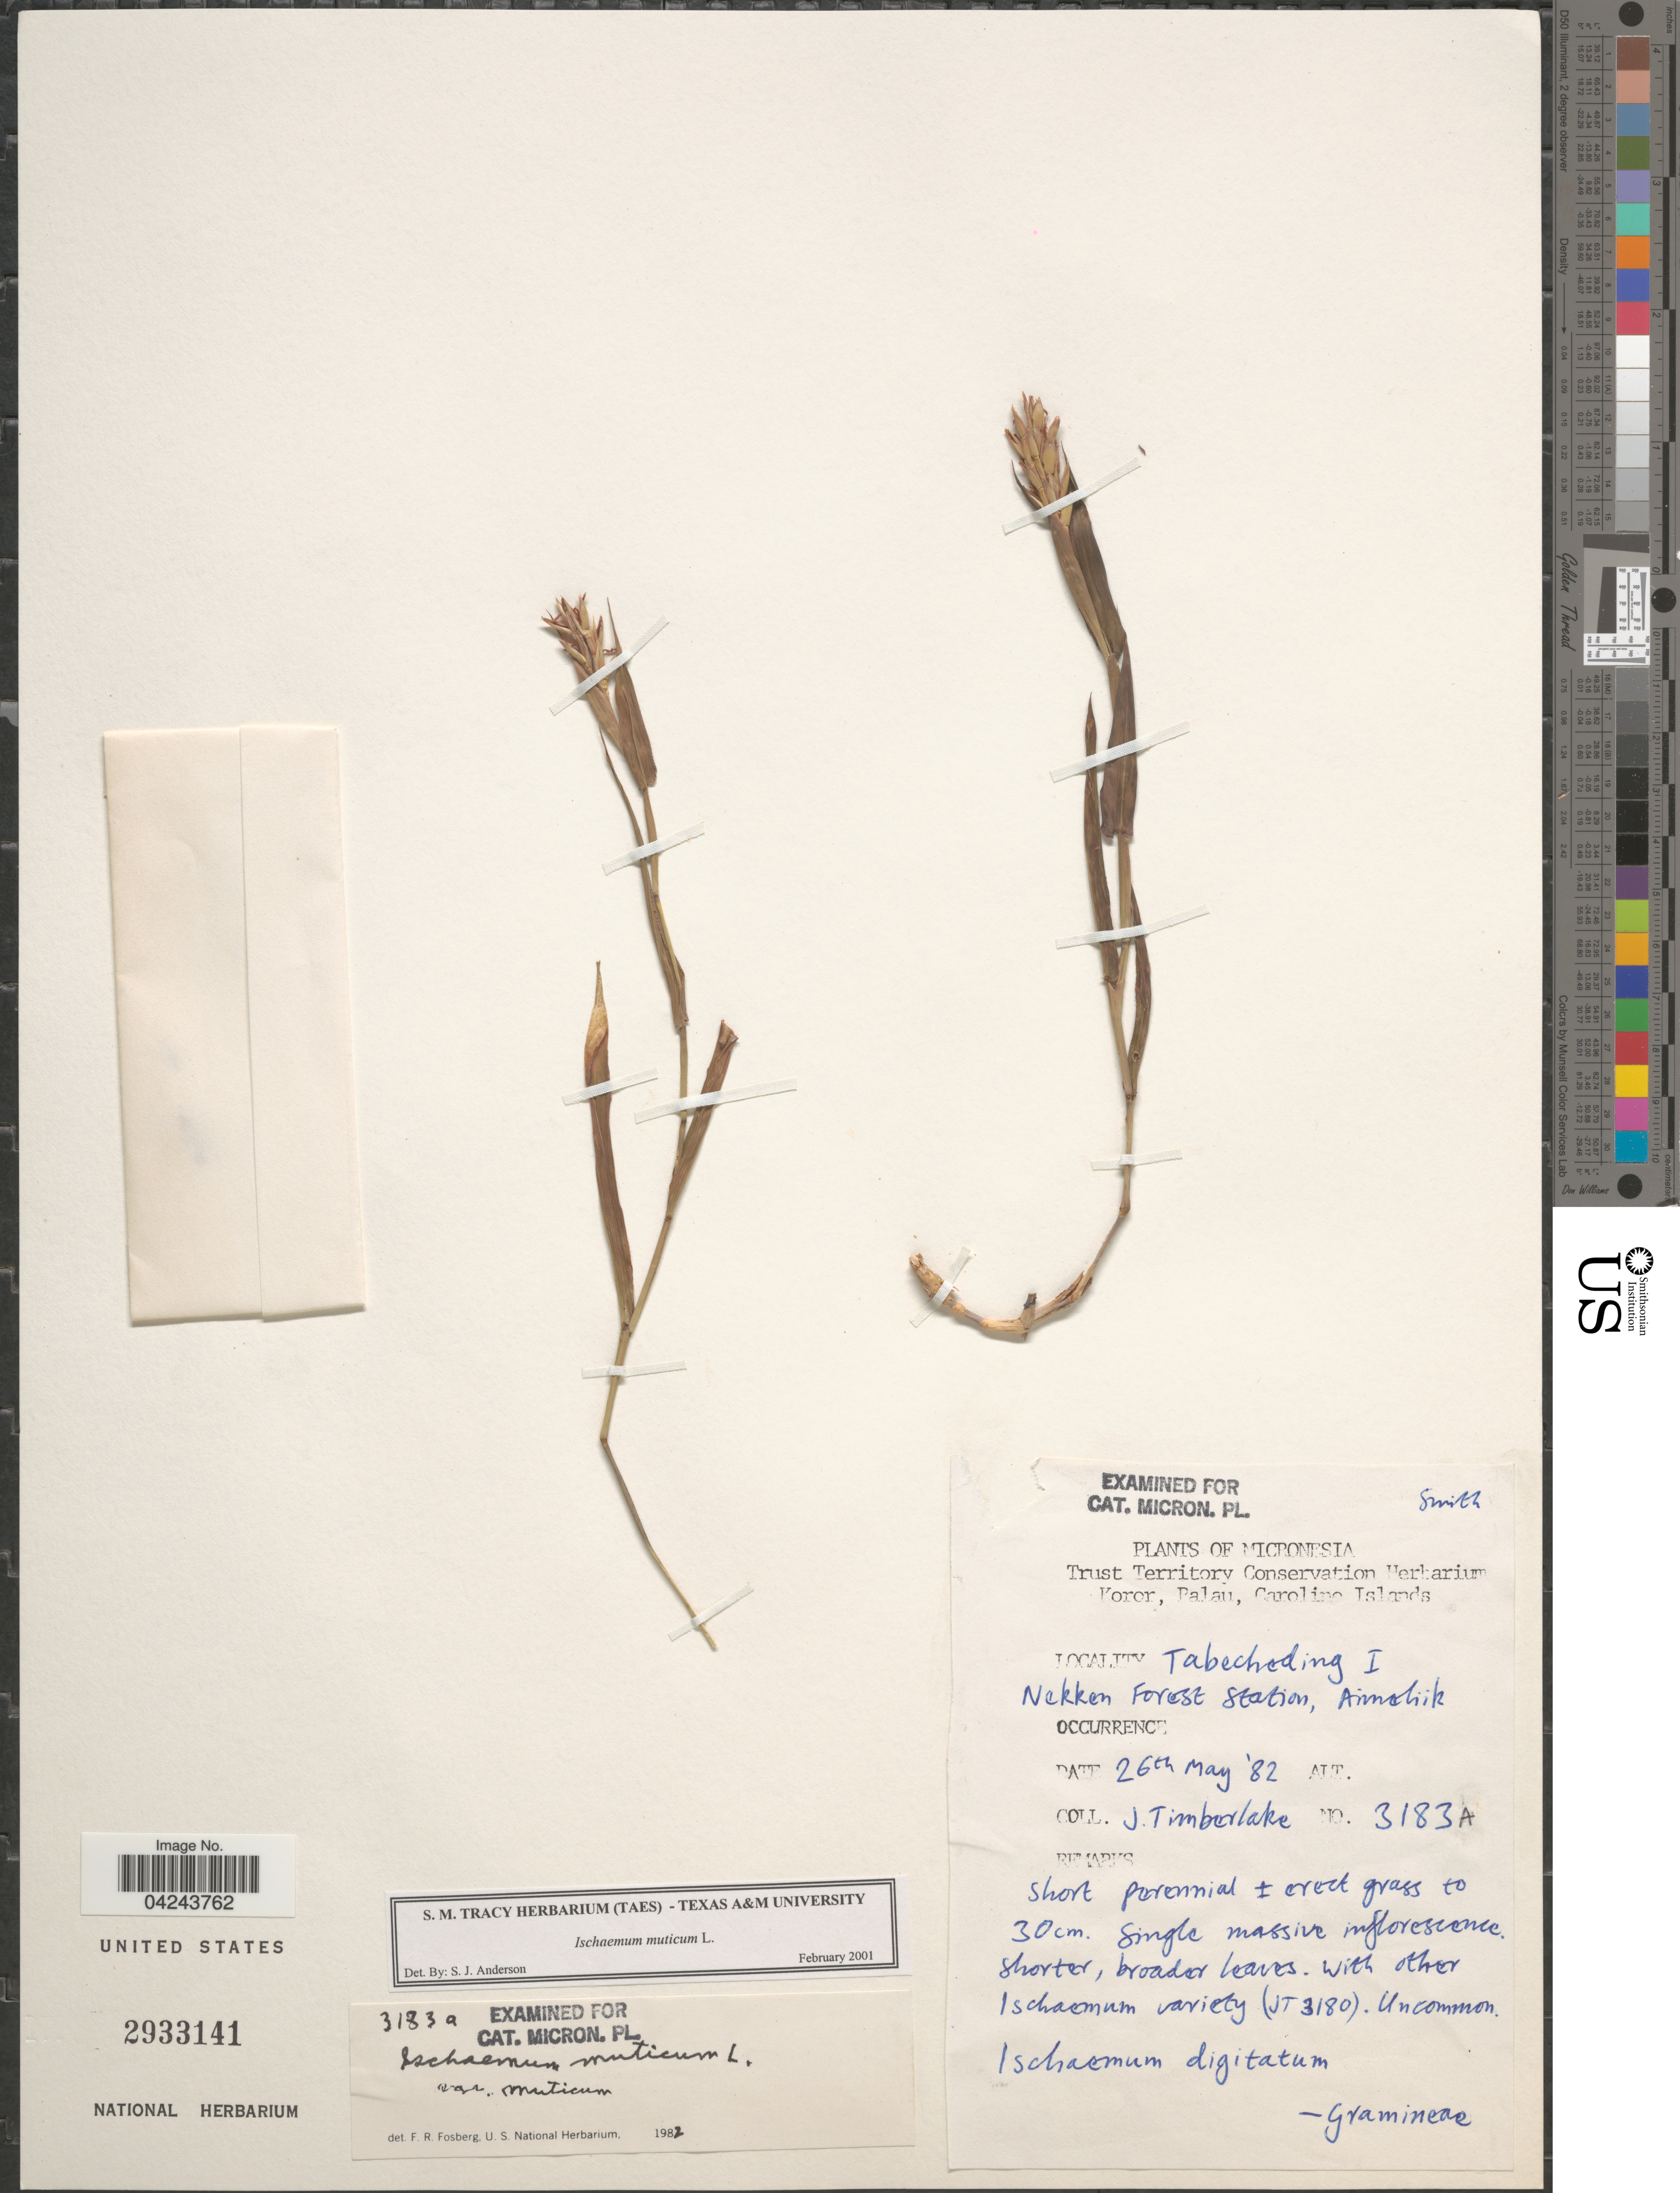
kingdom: Plantae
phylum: Tracheophyta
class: Liliopsida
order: Poales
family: Poaceae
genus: Ischaemum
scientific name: Ischaemum muticum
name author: L.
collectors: J. Timberlake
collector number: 3183A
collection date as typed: Transcribed d/m/y: 26/5/82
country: Palau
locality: Tabecheding I. Nekken Forest Station, Aimeliik.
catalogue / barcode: US 2933141